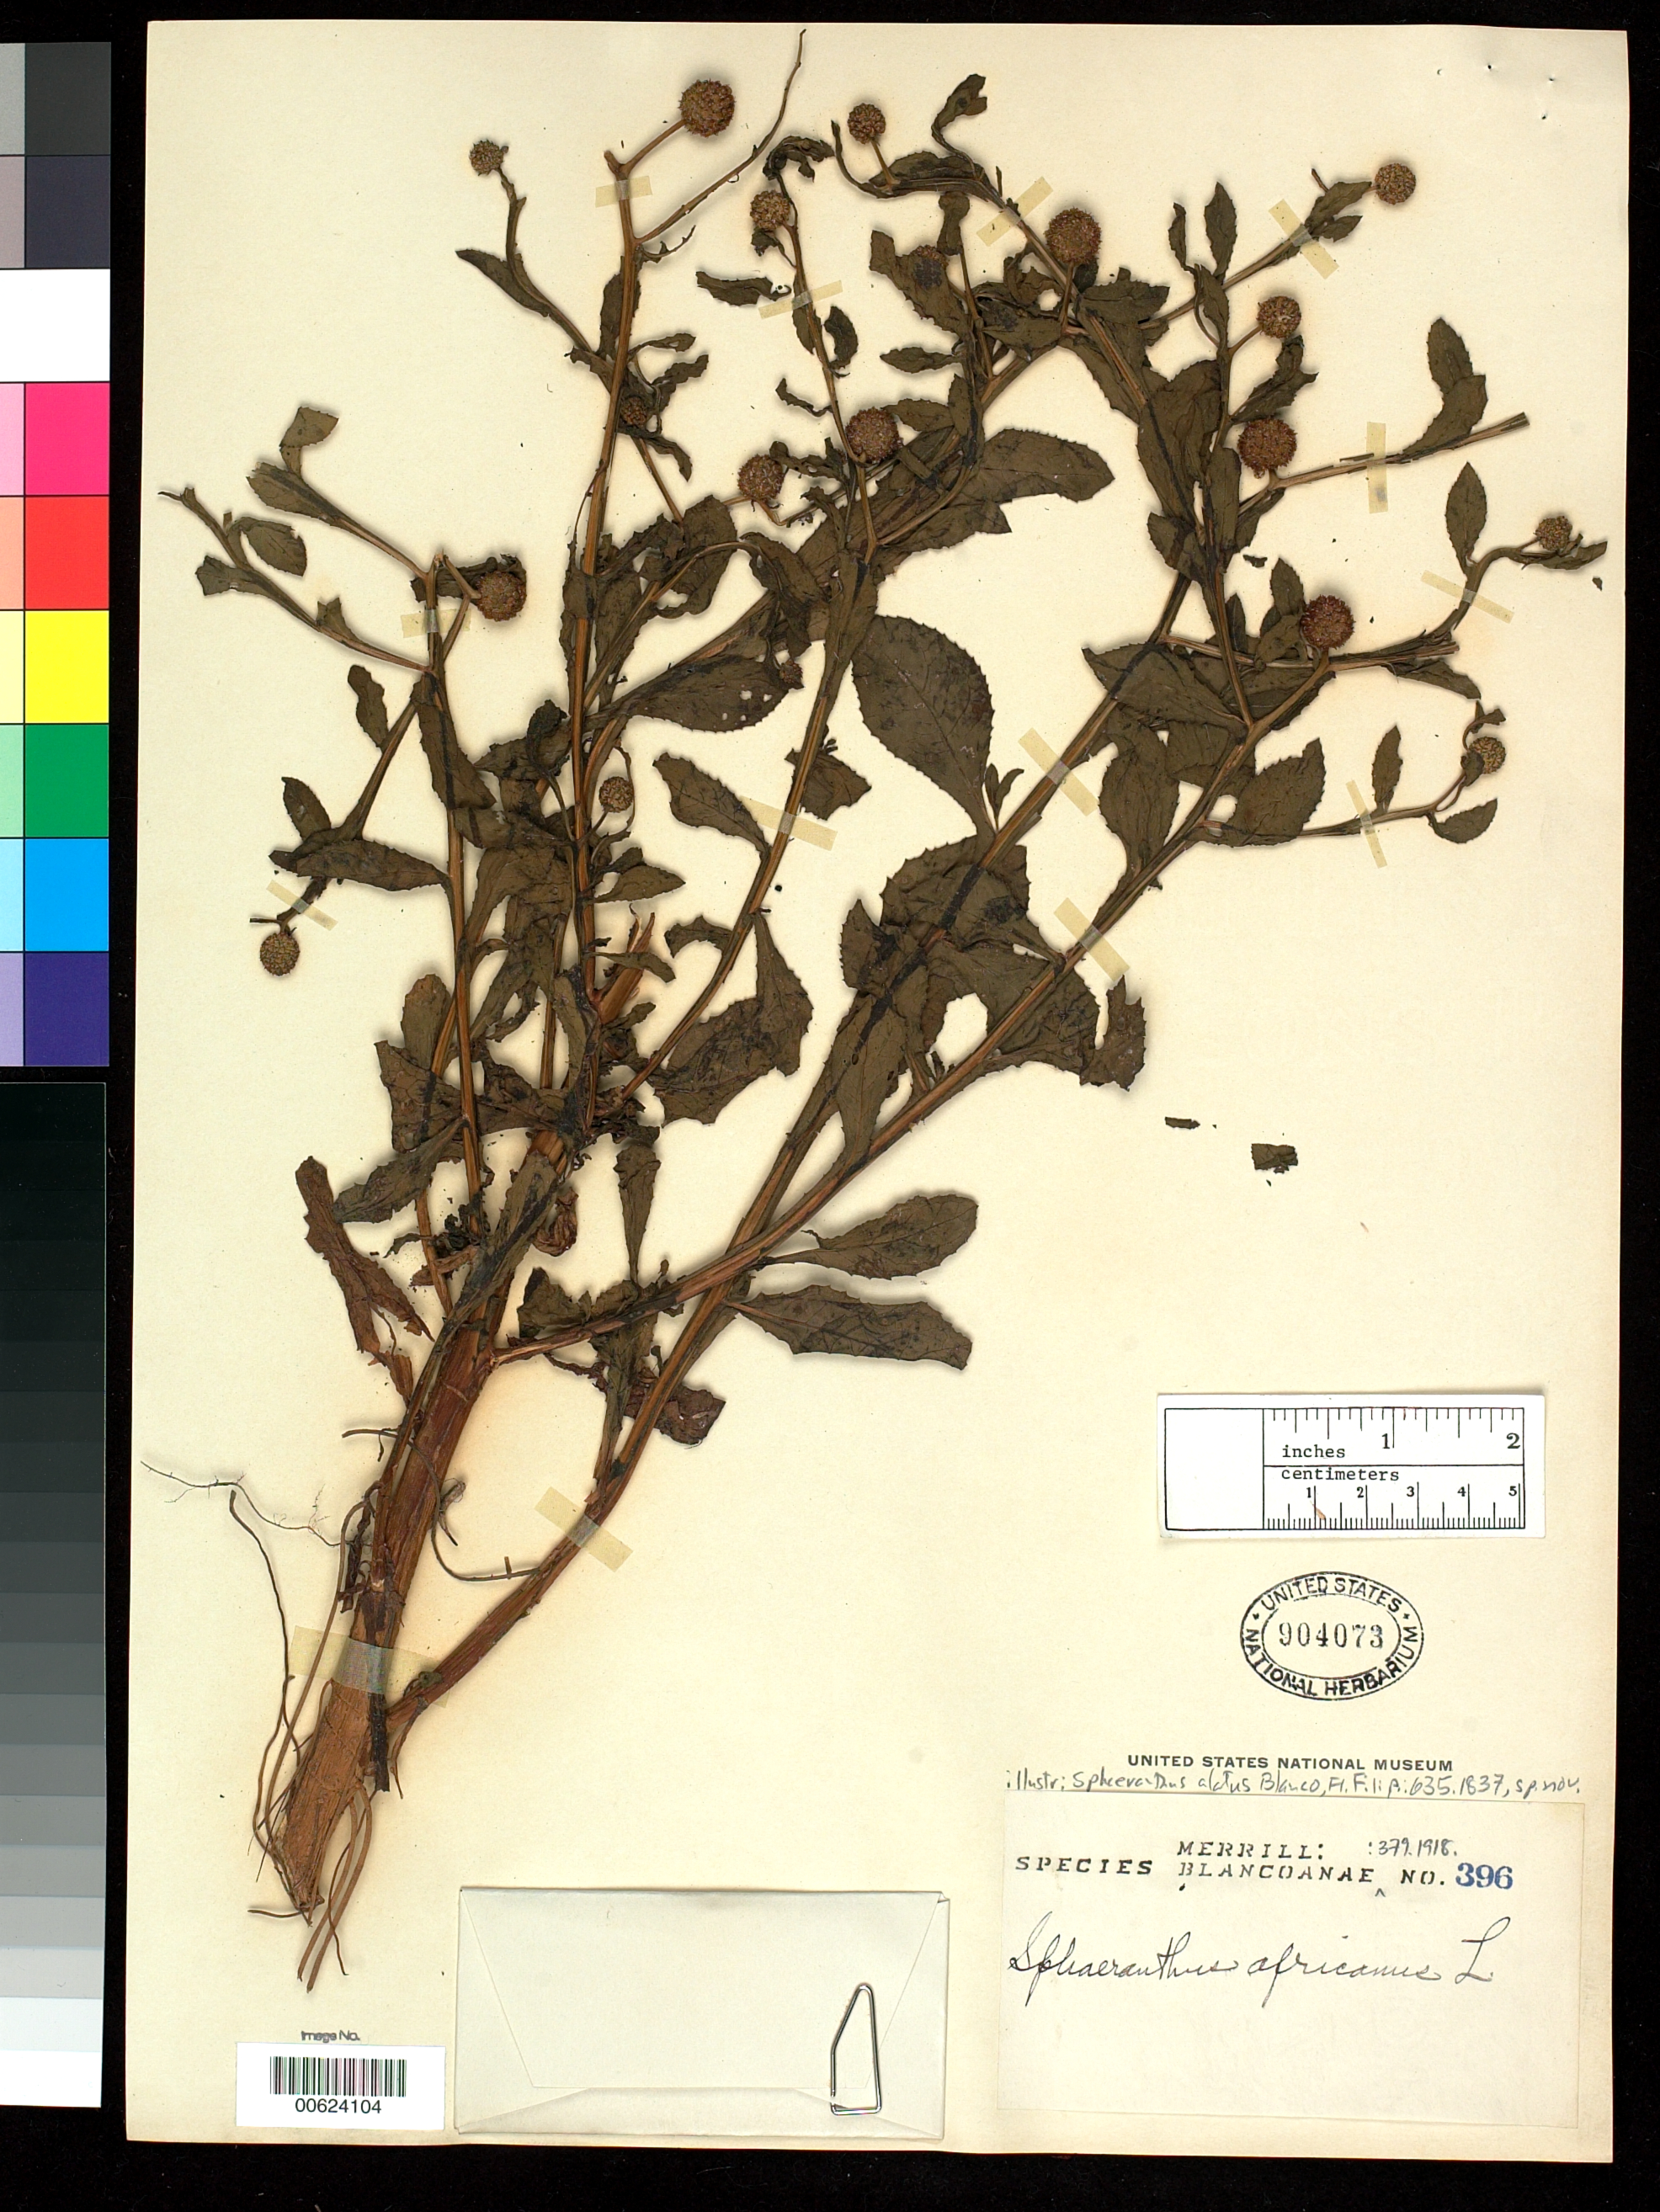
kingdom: Plantae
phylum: Tracheophyta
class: Magnoliopsida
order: Asterales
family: Asteraceae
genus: Sphaeranthus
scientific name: Sphaeranthus africanus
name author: L.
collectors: E. D. Merrill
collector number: Sp. Blancoan. 0396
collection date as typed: Oct 1914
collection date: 1914-10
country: Philippines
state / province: Central Luzon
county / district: Bulacan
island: Luzon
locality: Obando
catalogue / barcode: US 904073